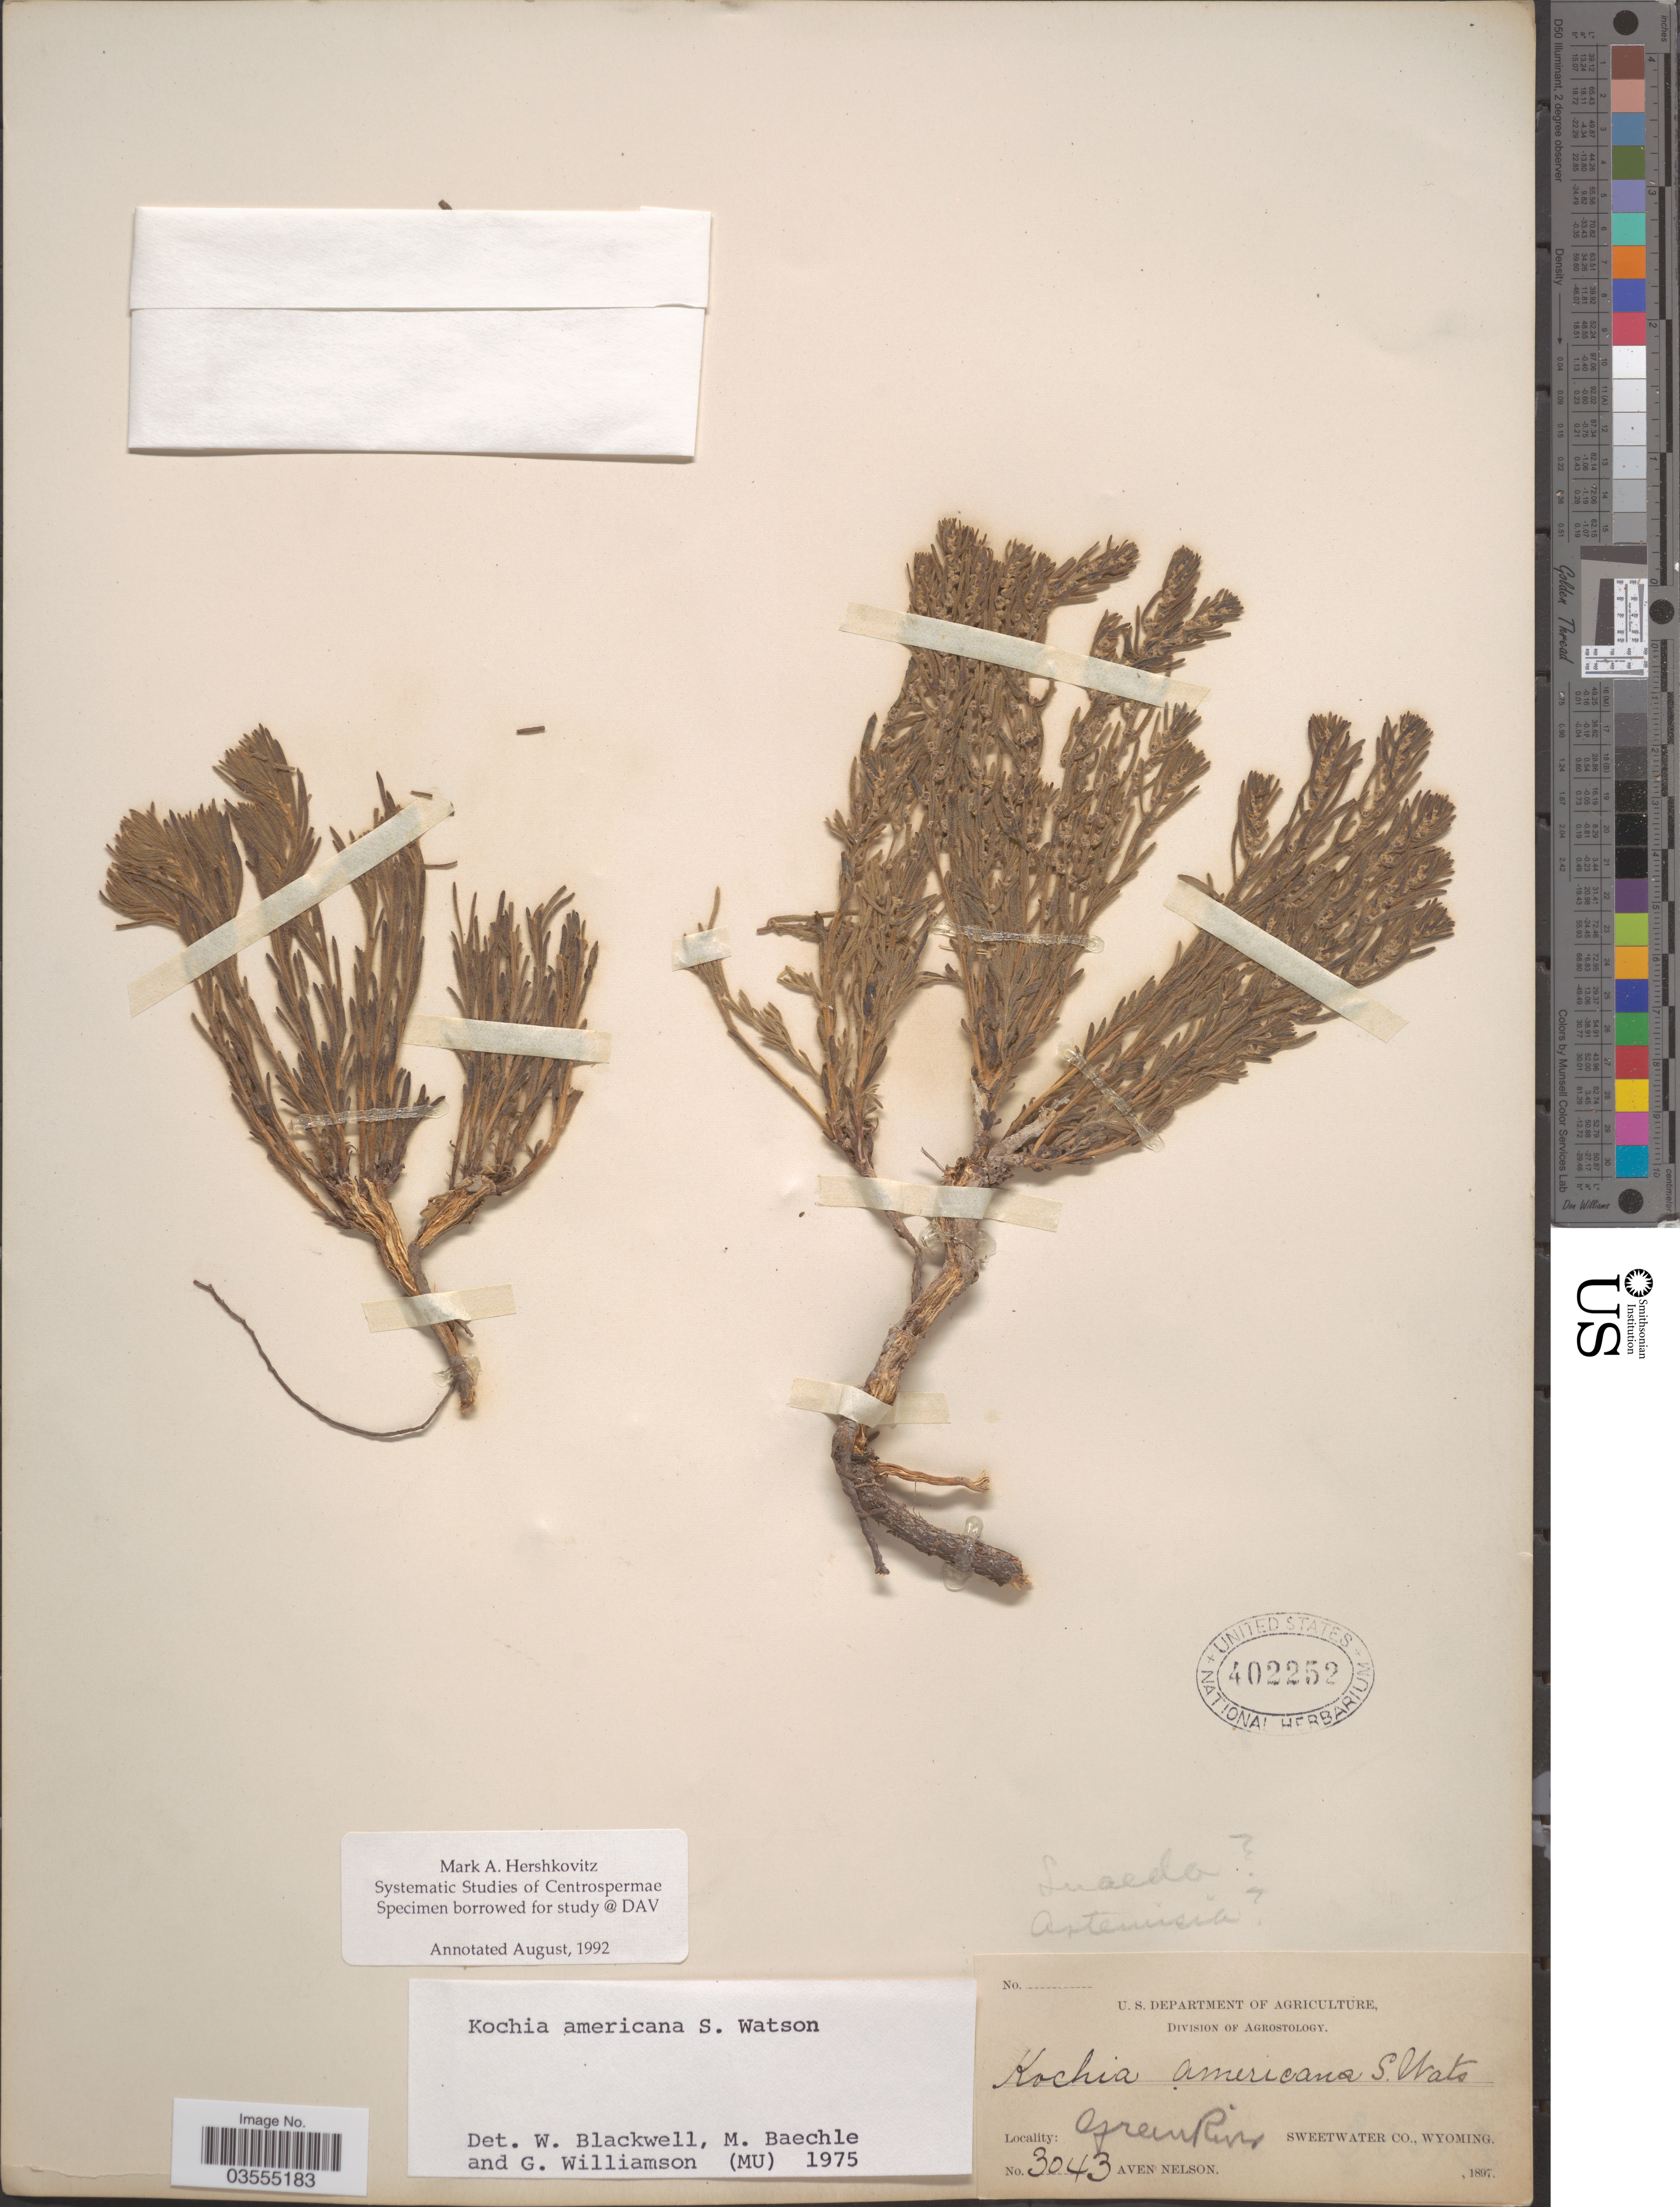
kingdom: Plantae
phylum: Tracheophyta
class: Magnoliopsida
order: Caryophyllales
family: Amaranthaceae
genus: Neokochia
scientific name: Neokochia americana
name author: (S. Watson) G.L. Chu & S.C. Sand.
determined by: U.S. National Herbarium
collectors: A. Nelson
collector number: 3043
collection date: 1897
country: United States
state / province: Wyoming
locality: Green River. Sweetwater Co.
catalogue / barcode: US 402252